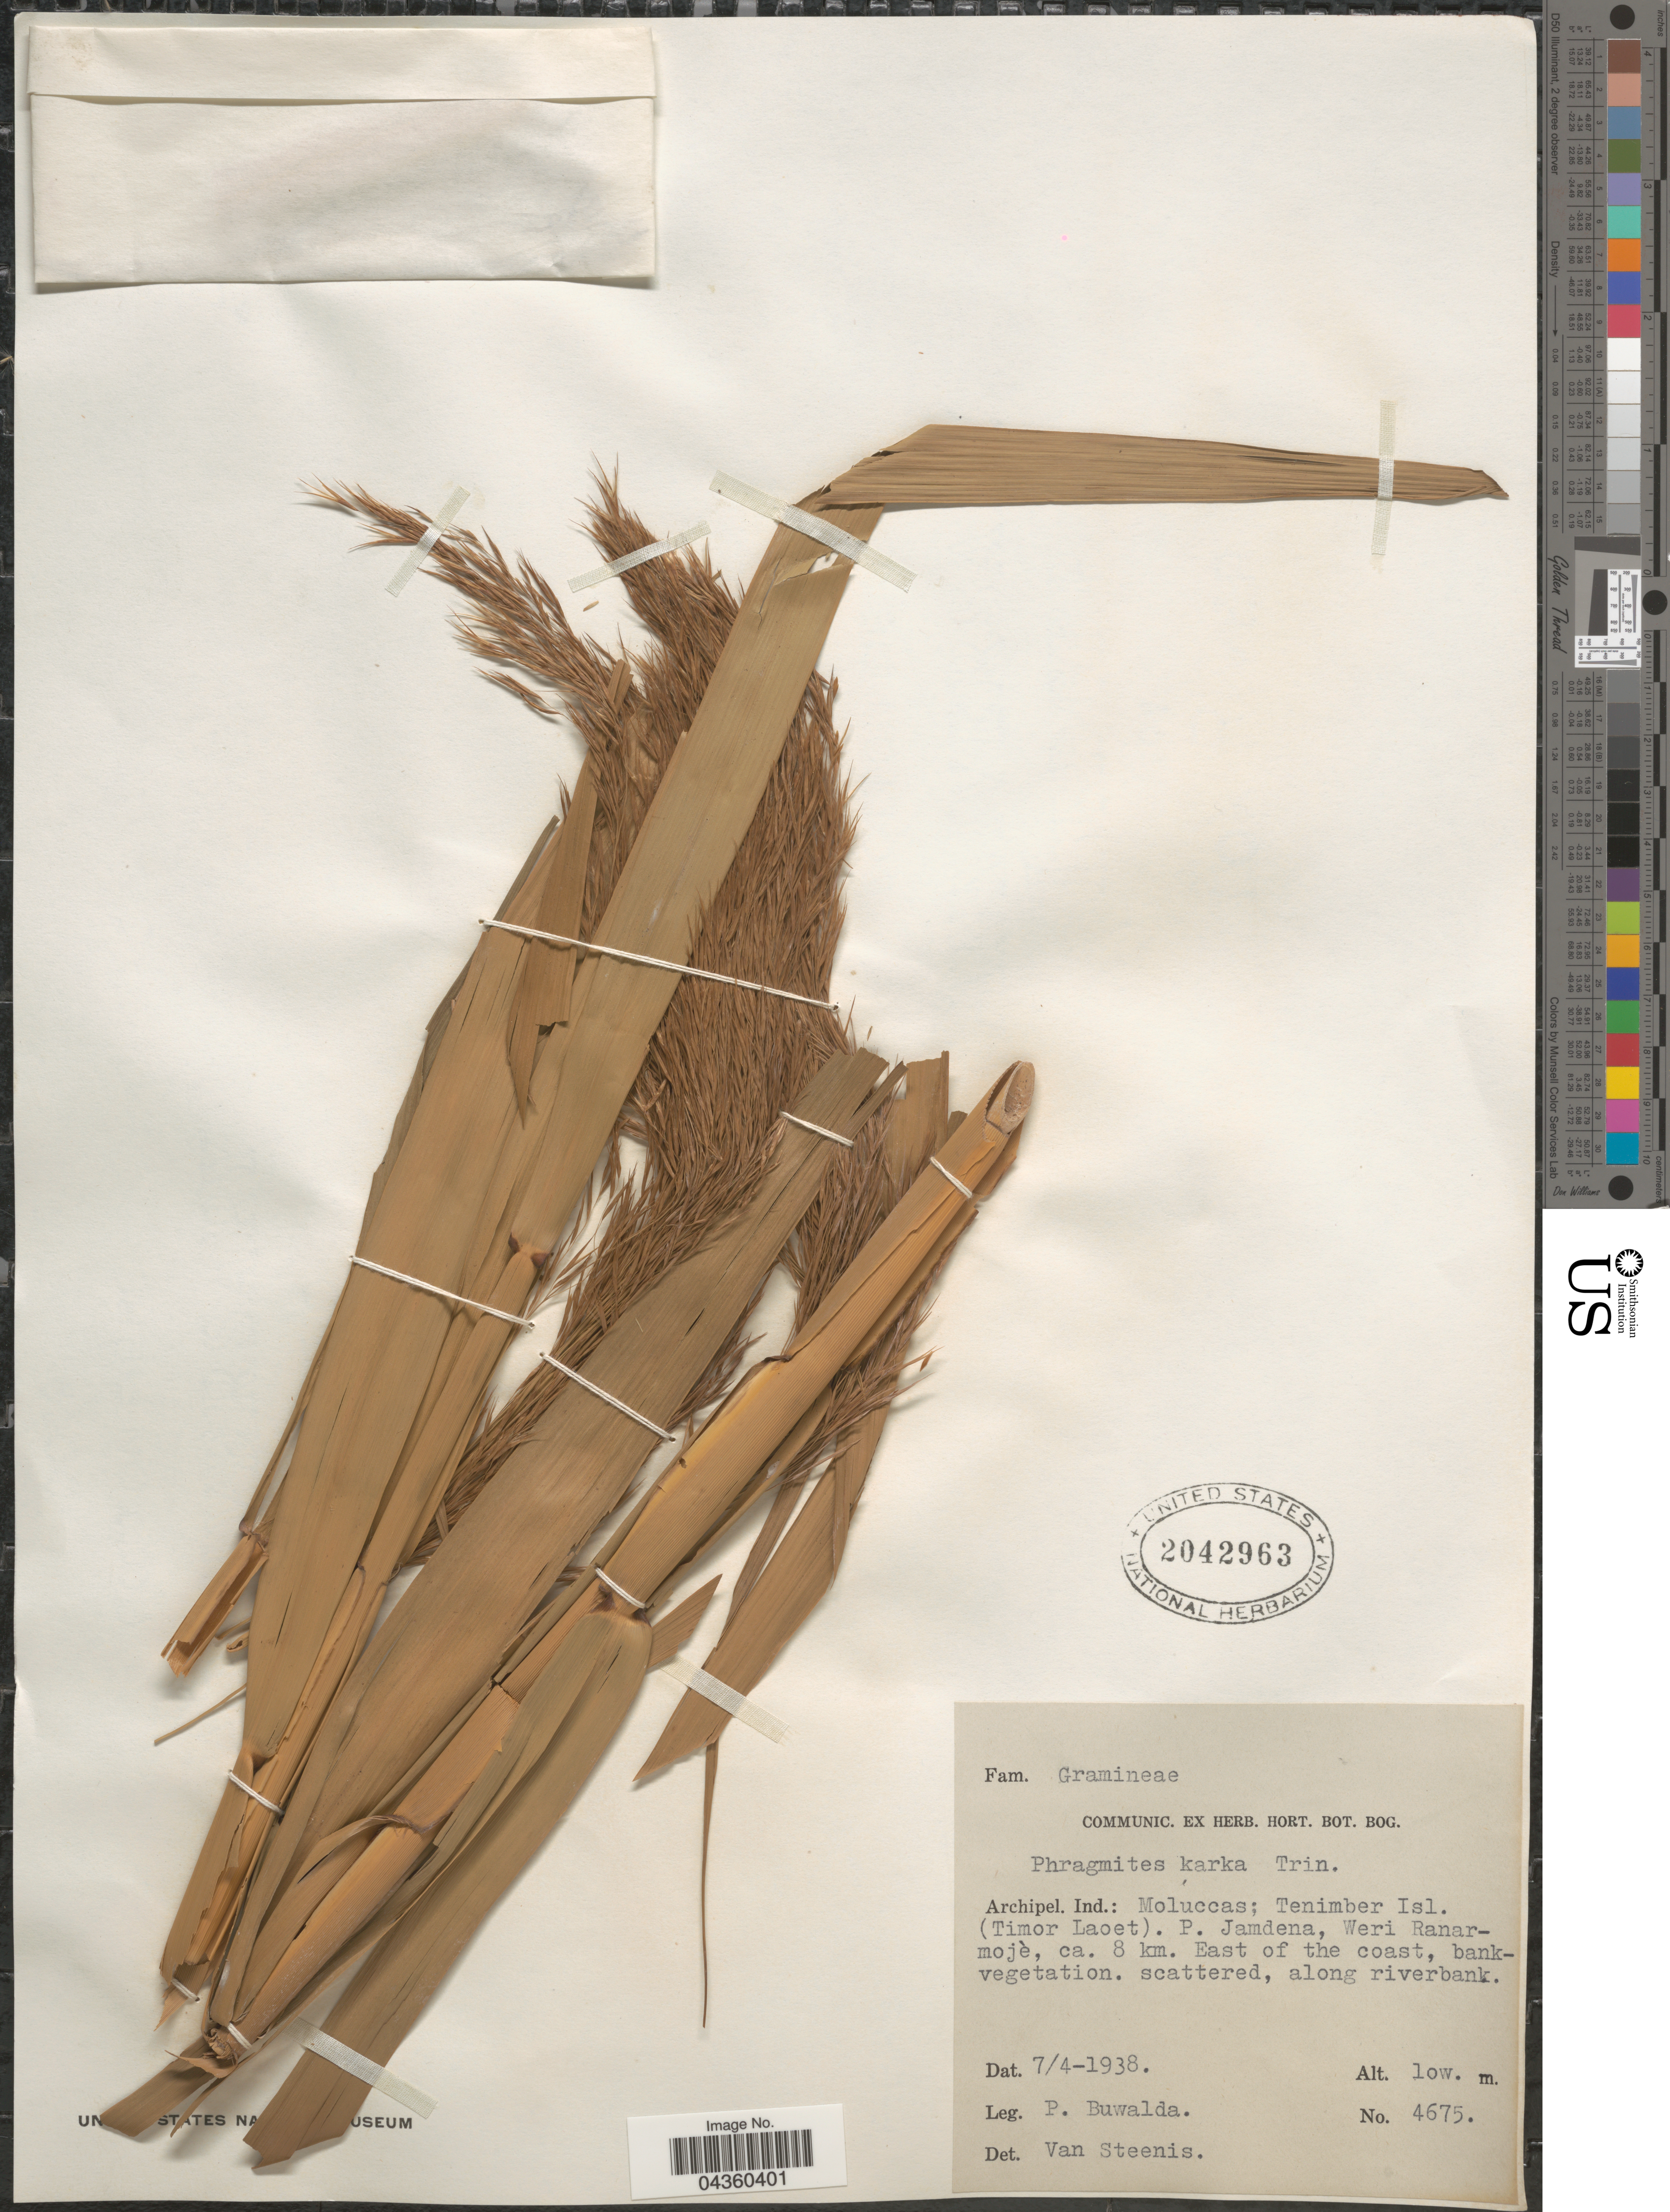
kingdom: Plantae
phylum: Tracheophyta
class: Liliopsida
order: Poales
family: Poaceae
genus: Phragmites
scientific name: Phragmites karka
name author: (Retz.) Trin. ex Steud.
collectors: P. Buwalda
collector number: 4675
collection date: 1938-04-07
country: Indonesia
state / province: Maluku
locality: Archipel. Ind.: Moluccas; Tenimber Isl. (Timor Laoet). P. Jamdena, Weri Ranarmojè, ca. 8 km. East of the coast.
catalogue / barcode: US 2042963